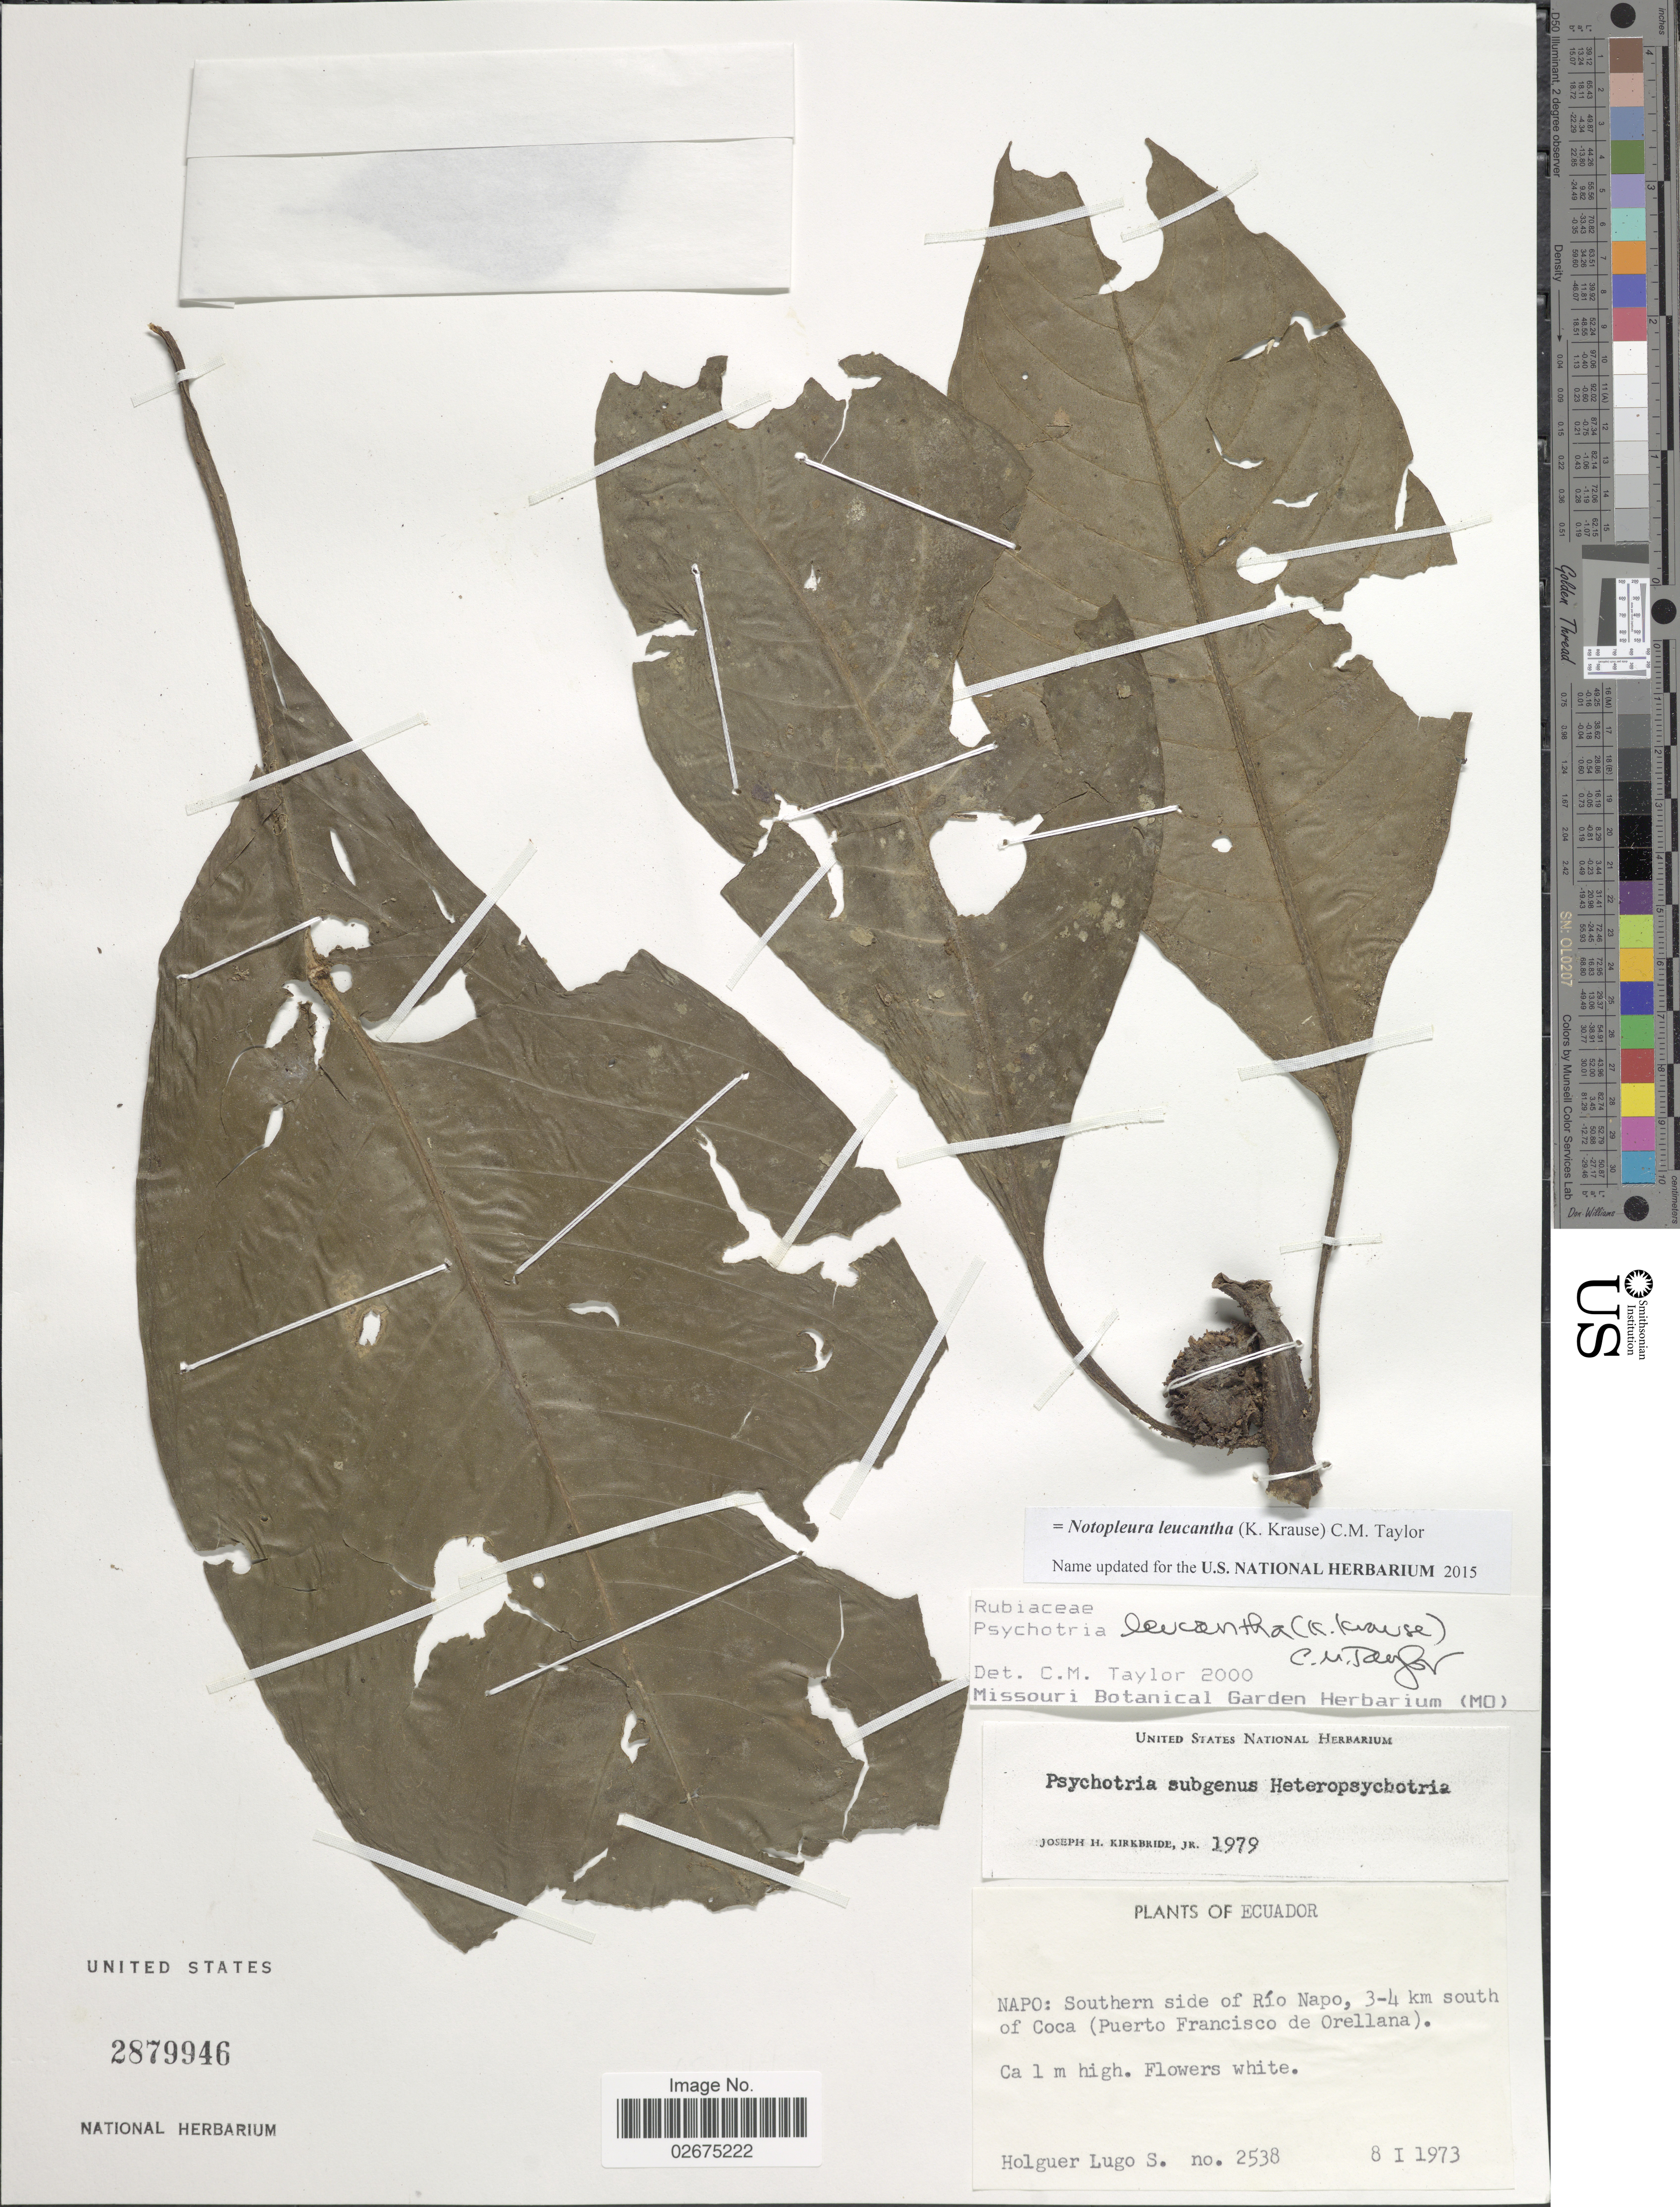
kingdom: Plantae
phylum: Tracheophyta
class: Magnoliopsida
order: Gentianales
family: Rubiaceae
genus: Notopleura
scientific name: Notopleura leucantha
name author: (K. Krause) C.M. Taylor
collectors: H. Lugo S.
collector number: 2538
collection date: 1973-01-08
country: Ecuador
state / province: Napo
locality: Southern side of Río Napo, 3-4 km south of Coca (Puerto Francisco de Orellana)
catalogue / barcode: US 2879946